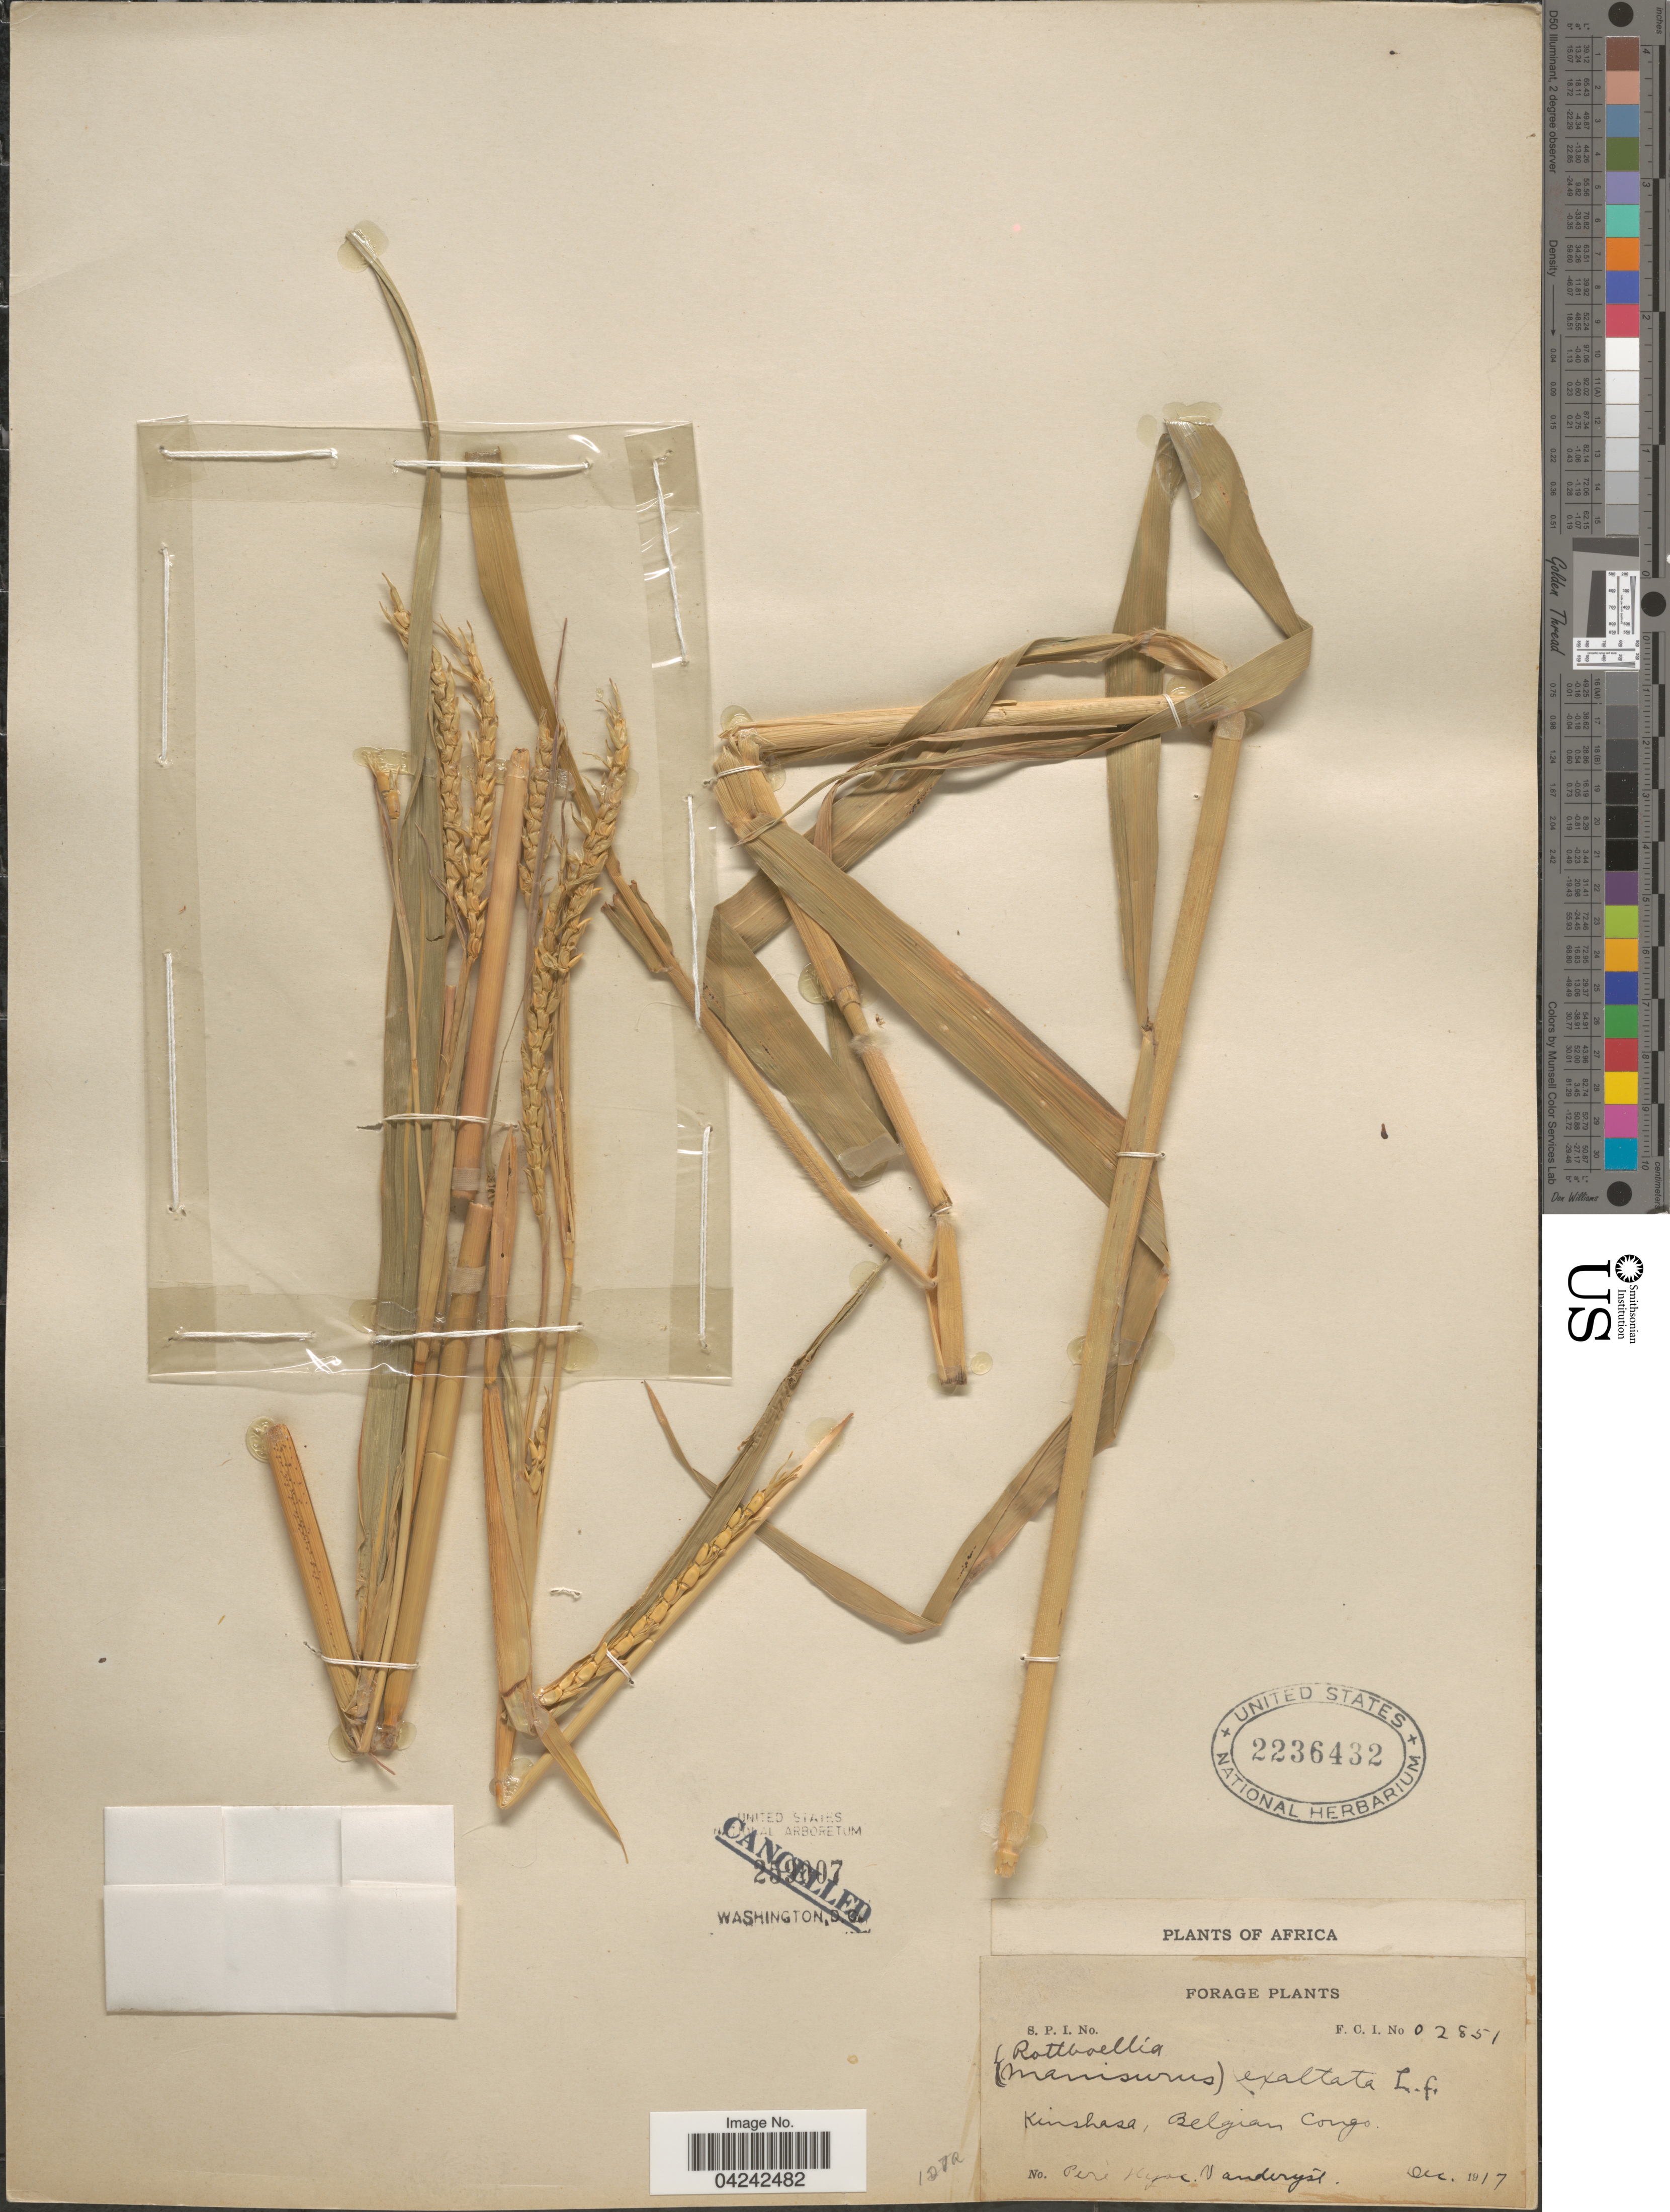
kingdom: Plantae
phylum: Tracheophyta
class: Liliopsida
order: Poales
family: Poaceae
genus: Rottboellia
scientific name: Rottboellia cochinchinensis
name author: (Lour.) Clayton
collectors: H. J. R. Vanderyst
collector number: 02851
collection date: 1917-12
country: Congo, Democratic Republic of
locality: Kinshasa, Belgian Congo.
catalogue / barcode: US 2236432